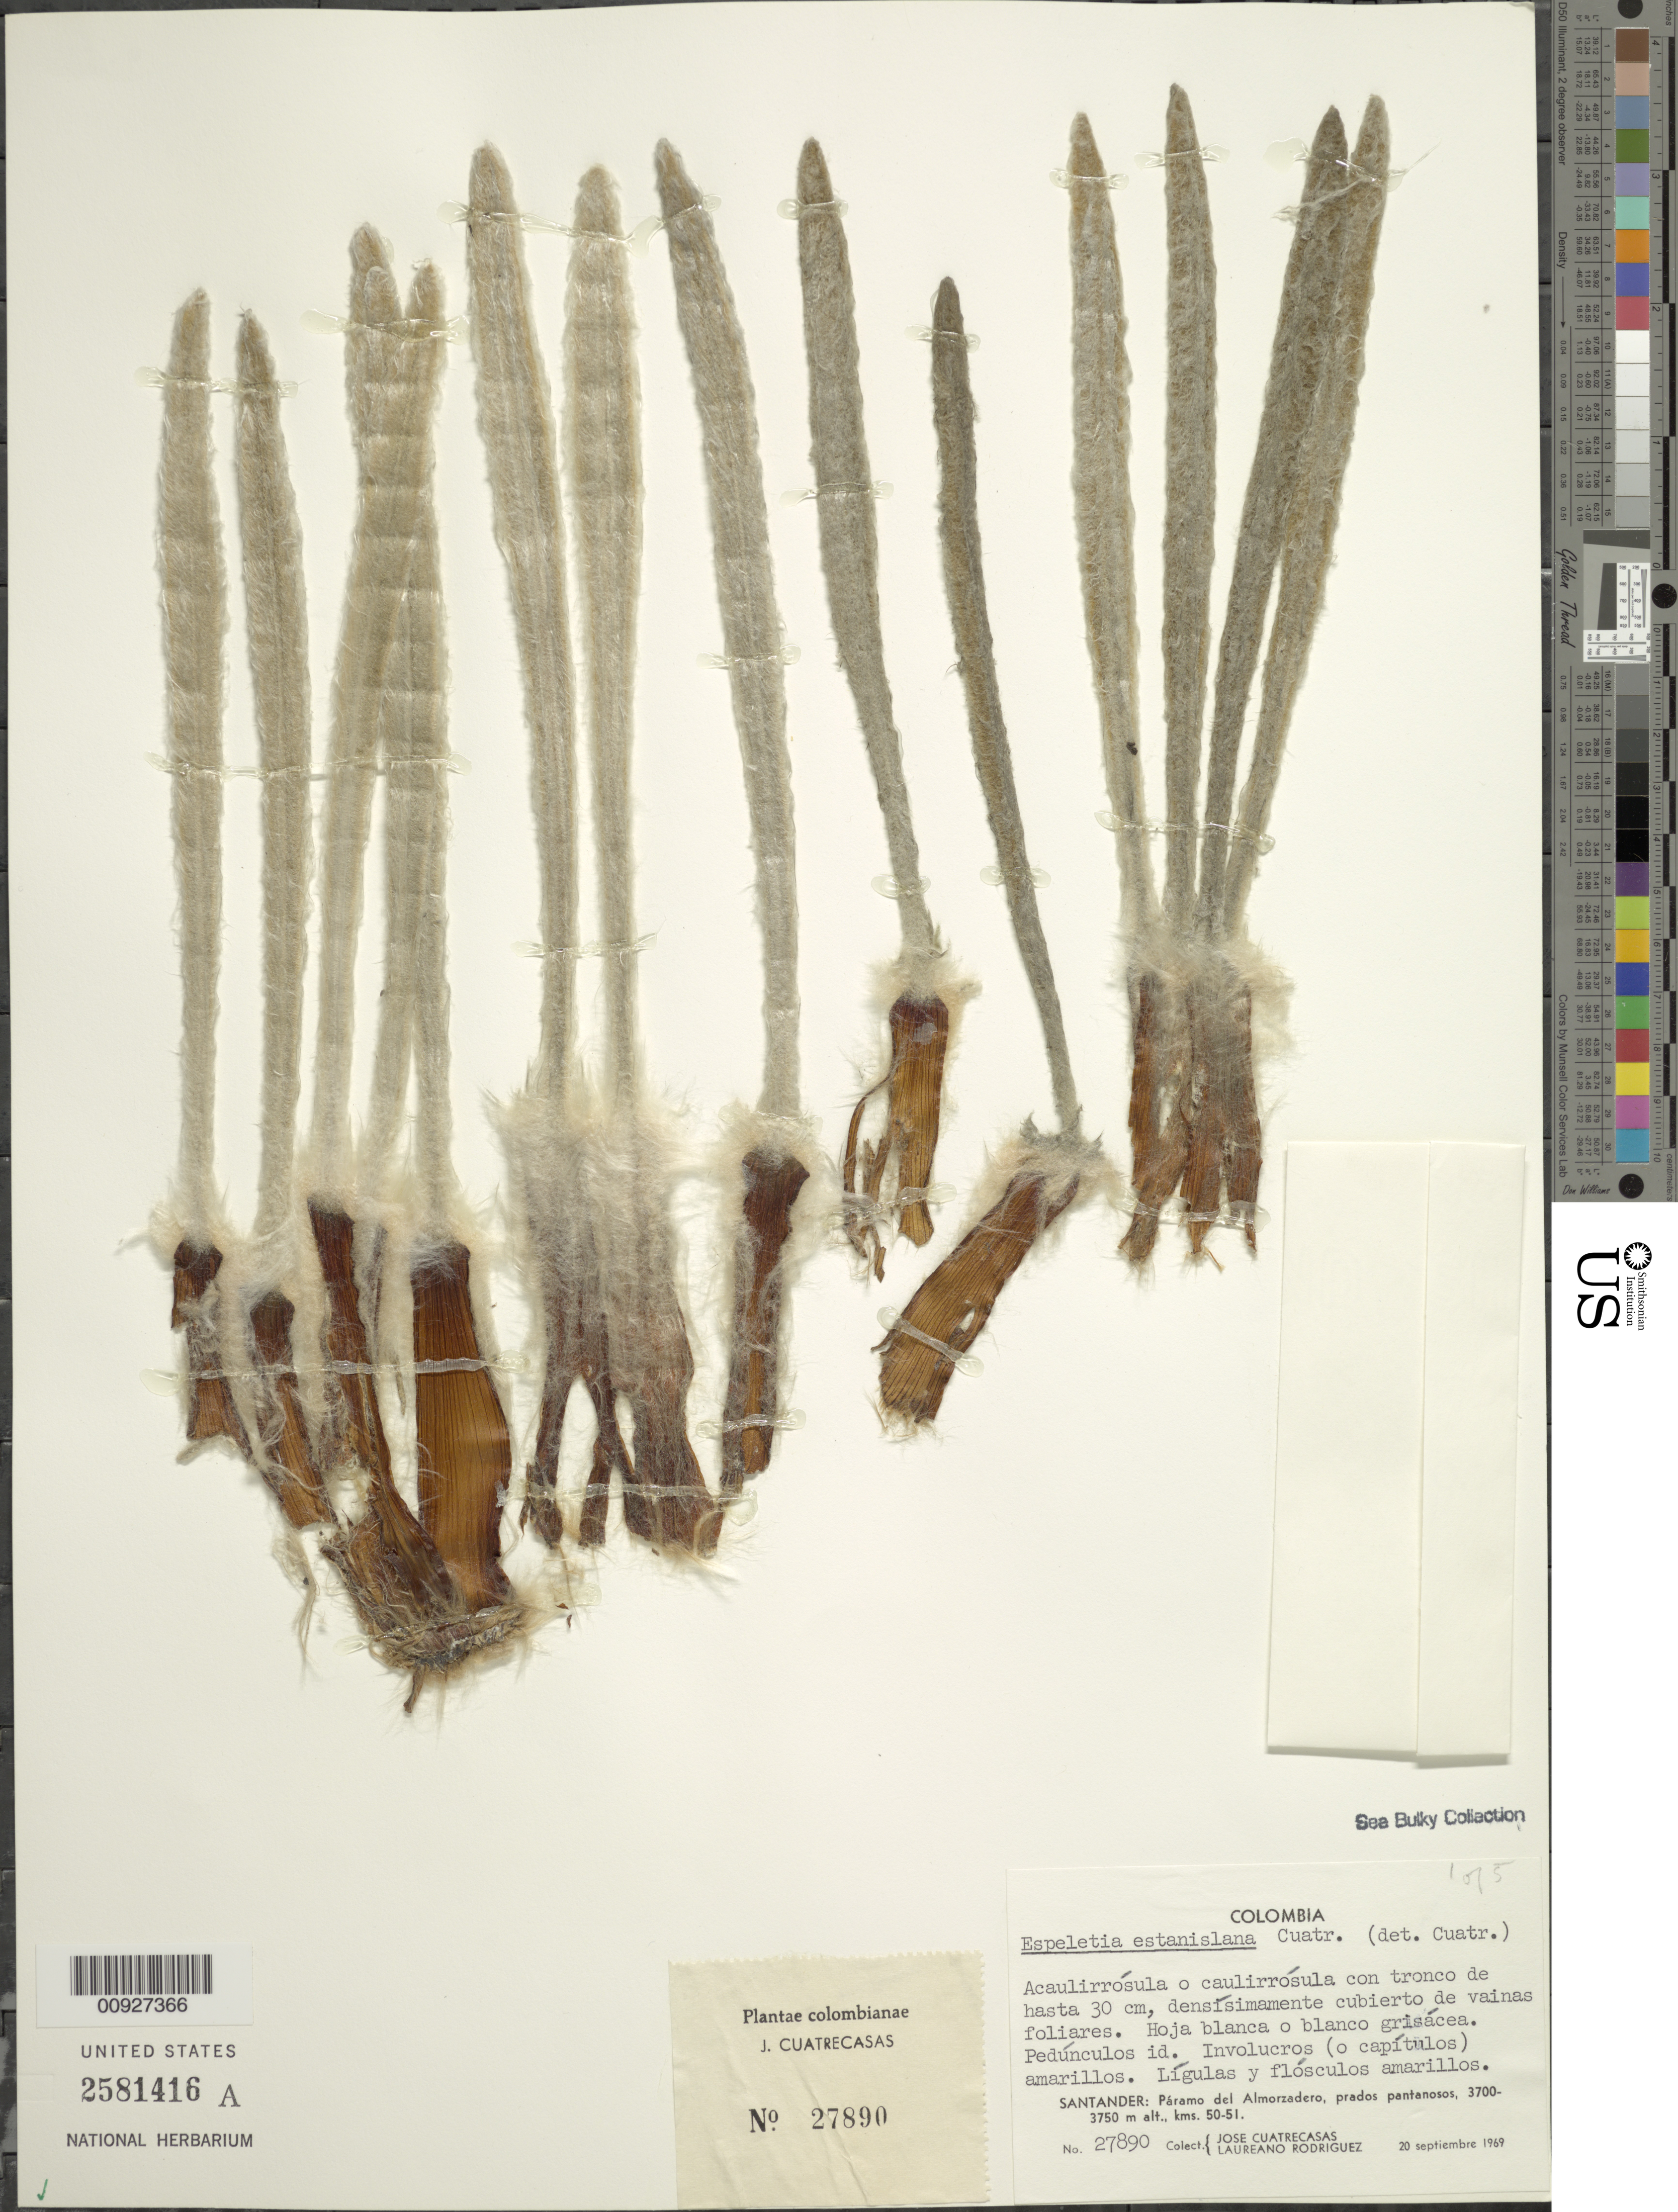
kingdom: Plantae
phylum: Tracheophyta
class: Magnoliopsida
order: Asterales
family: Asteraceae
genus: Espeletia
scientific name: Espeletia estanislana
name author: Cuatrec.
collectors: J. Cuatrecasas & L. Rodriguez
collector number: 27892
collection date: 1969-11-20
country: Colombia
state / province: Santander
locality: Páramo del Almorzadero. P. del Almorzadero, prados pantanosos, km 50-51.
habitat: Padros pantanosos.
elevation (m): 3700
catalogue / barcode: US 2581416A